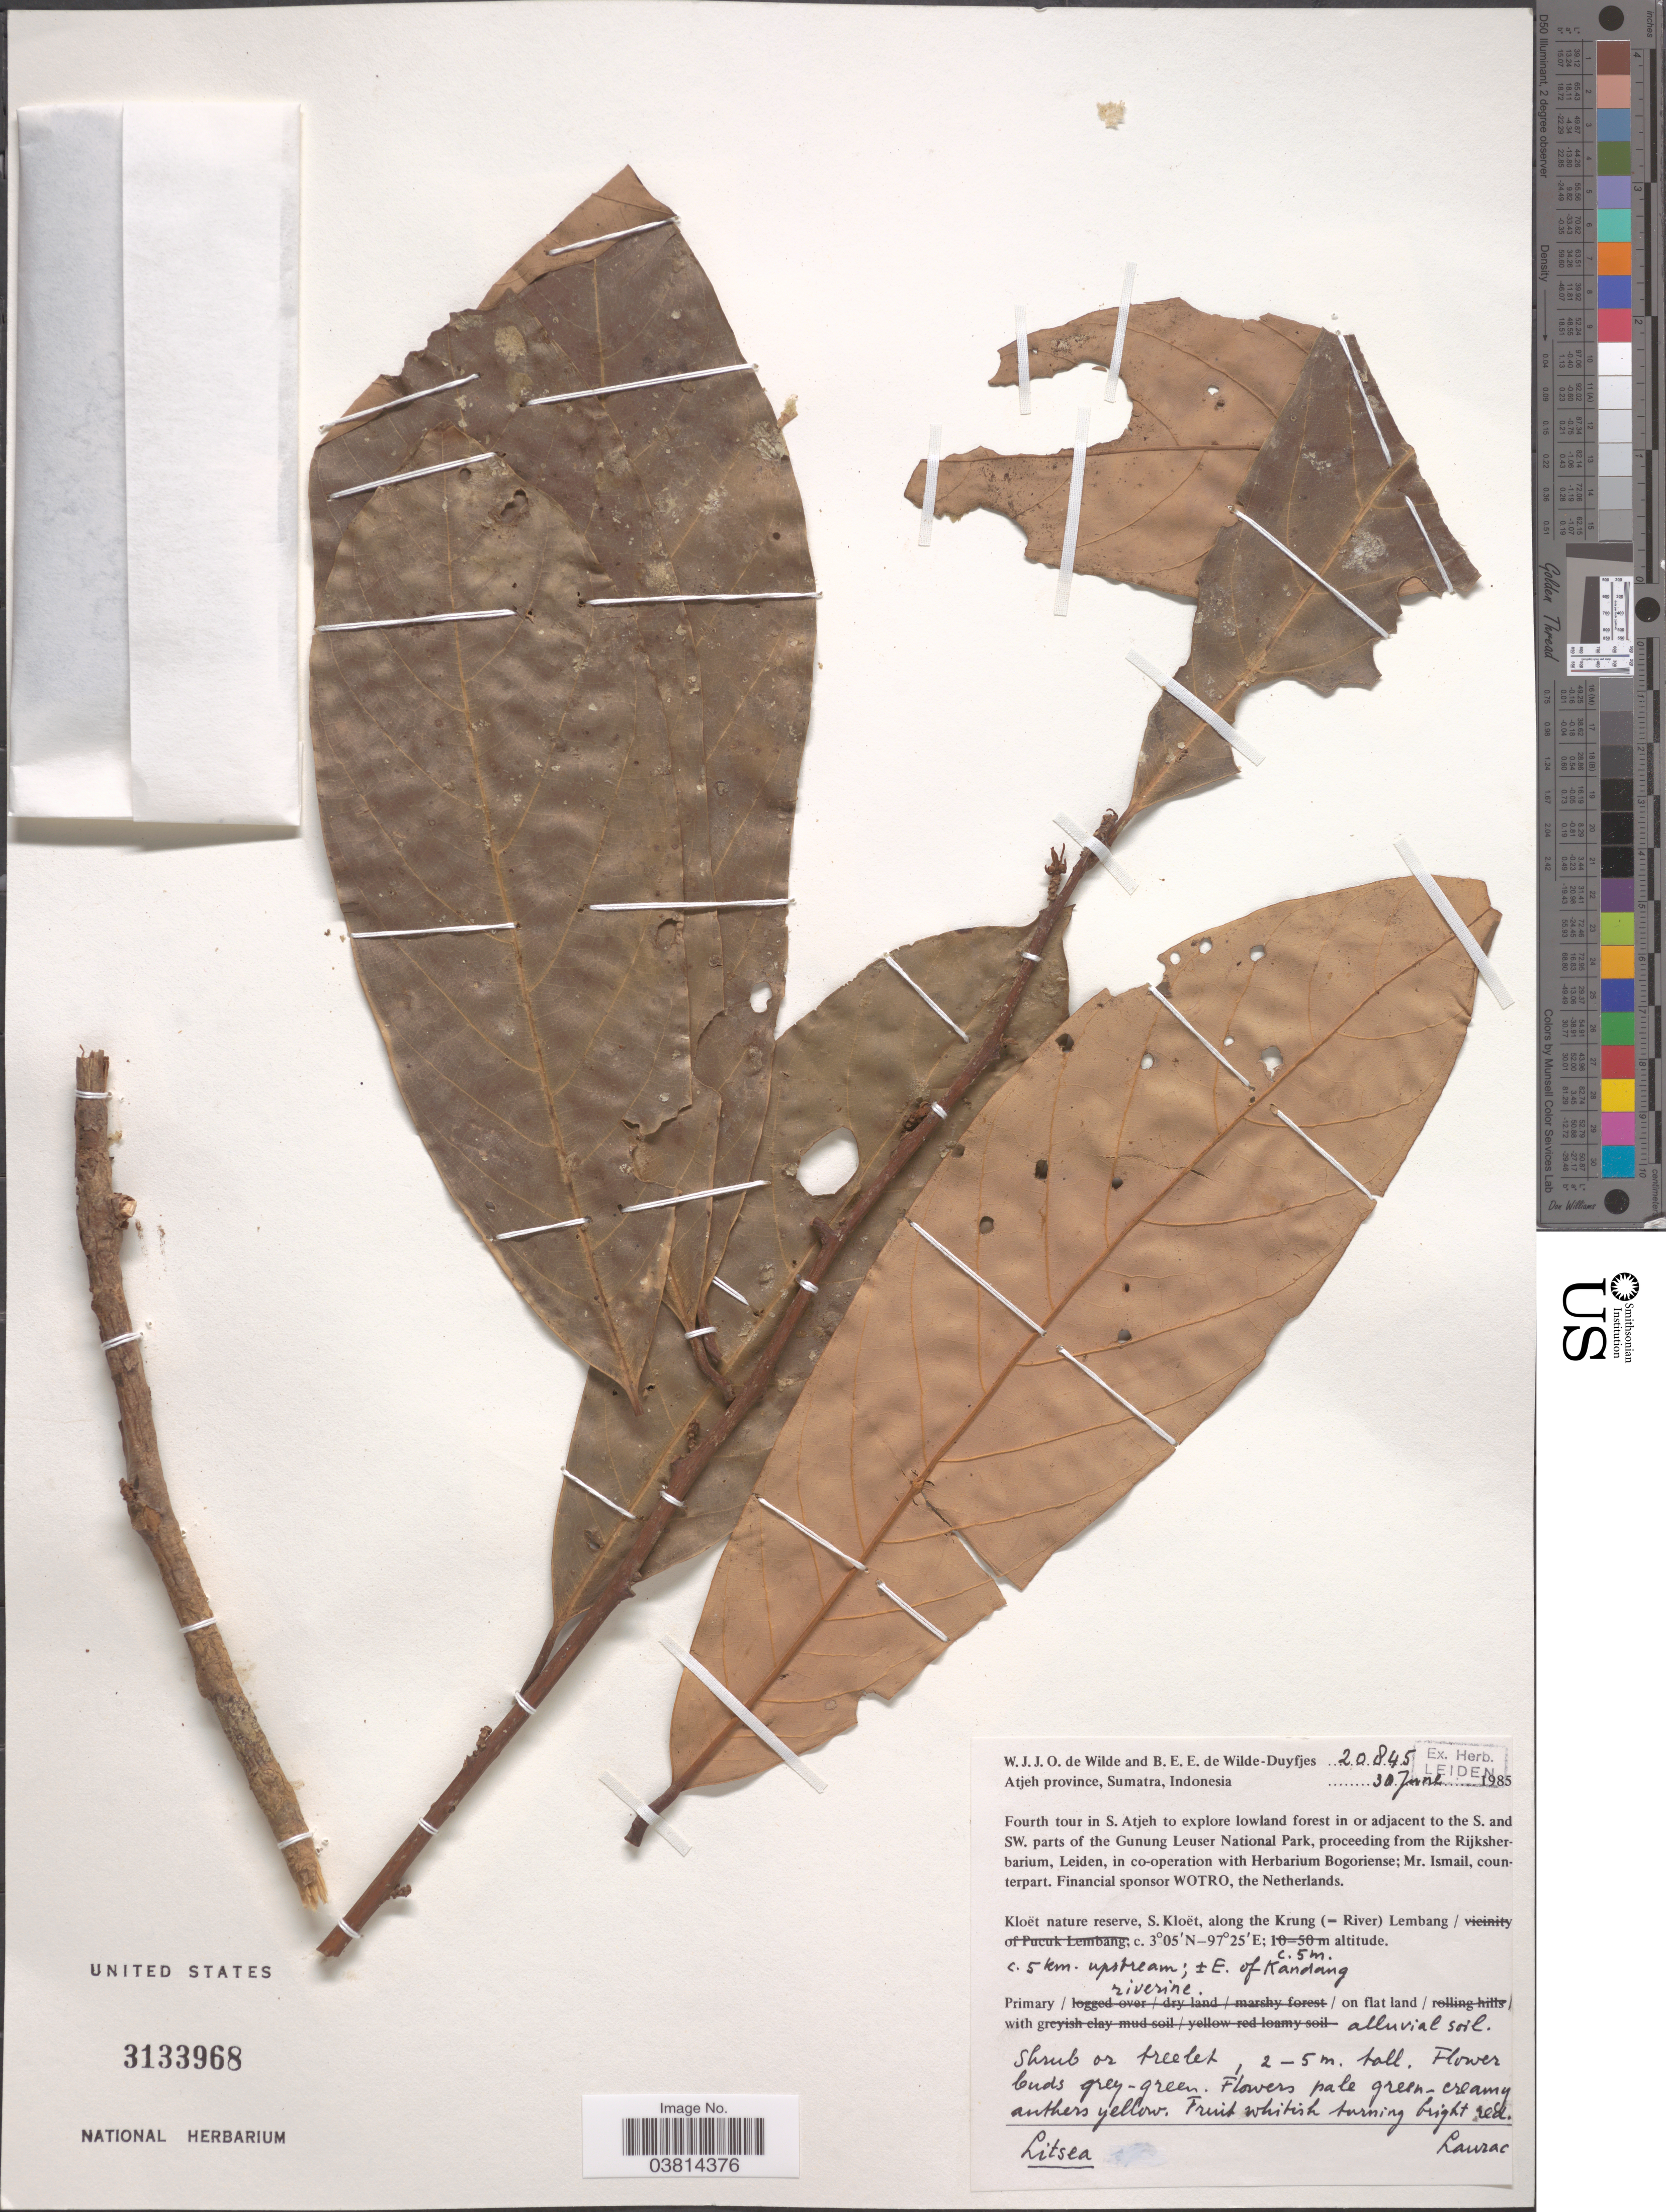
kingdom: Plantae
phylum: Tracheophyta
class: Magnoliopsida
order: Laurales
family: Lauraceae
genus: Litsea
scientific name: Litsea sp.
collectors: W. J. de Wilde & B. E. de Wilde-Duyfjes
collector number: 20845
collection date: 1985-06-30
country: Indonesia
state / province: Sumatra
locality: Atjeh province. Fourth tour in S. Atjeh to explore lowland forest in or adjacent to the S. and SW. parts of the Gunung Leuser National Park. Kloët nature reserve, S.Kloët, along the Krung ( = River) Lembang / c. 5 km. upstream; ±E. of Kandang.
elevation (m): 5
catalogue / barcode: US 3133968